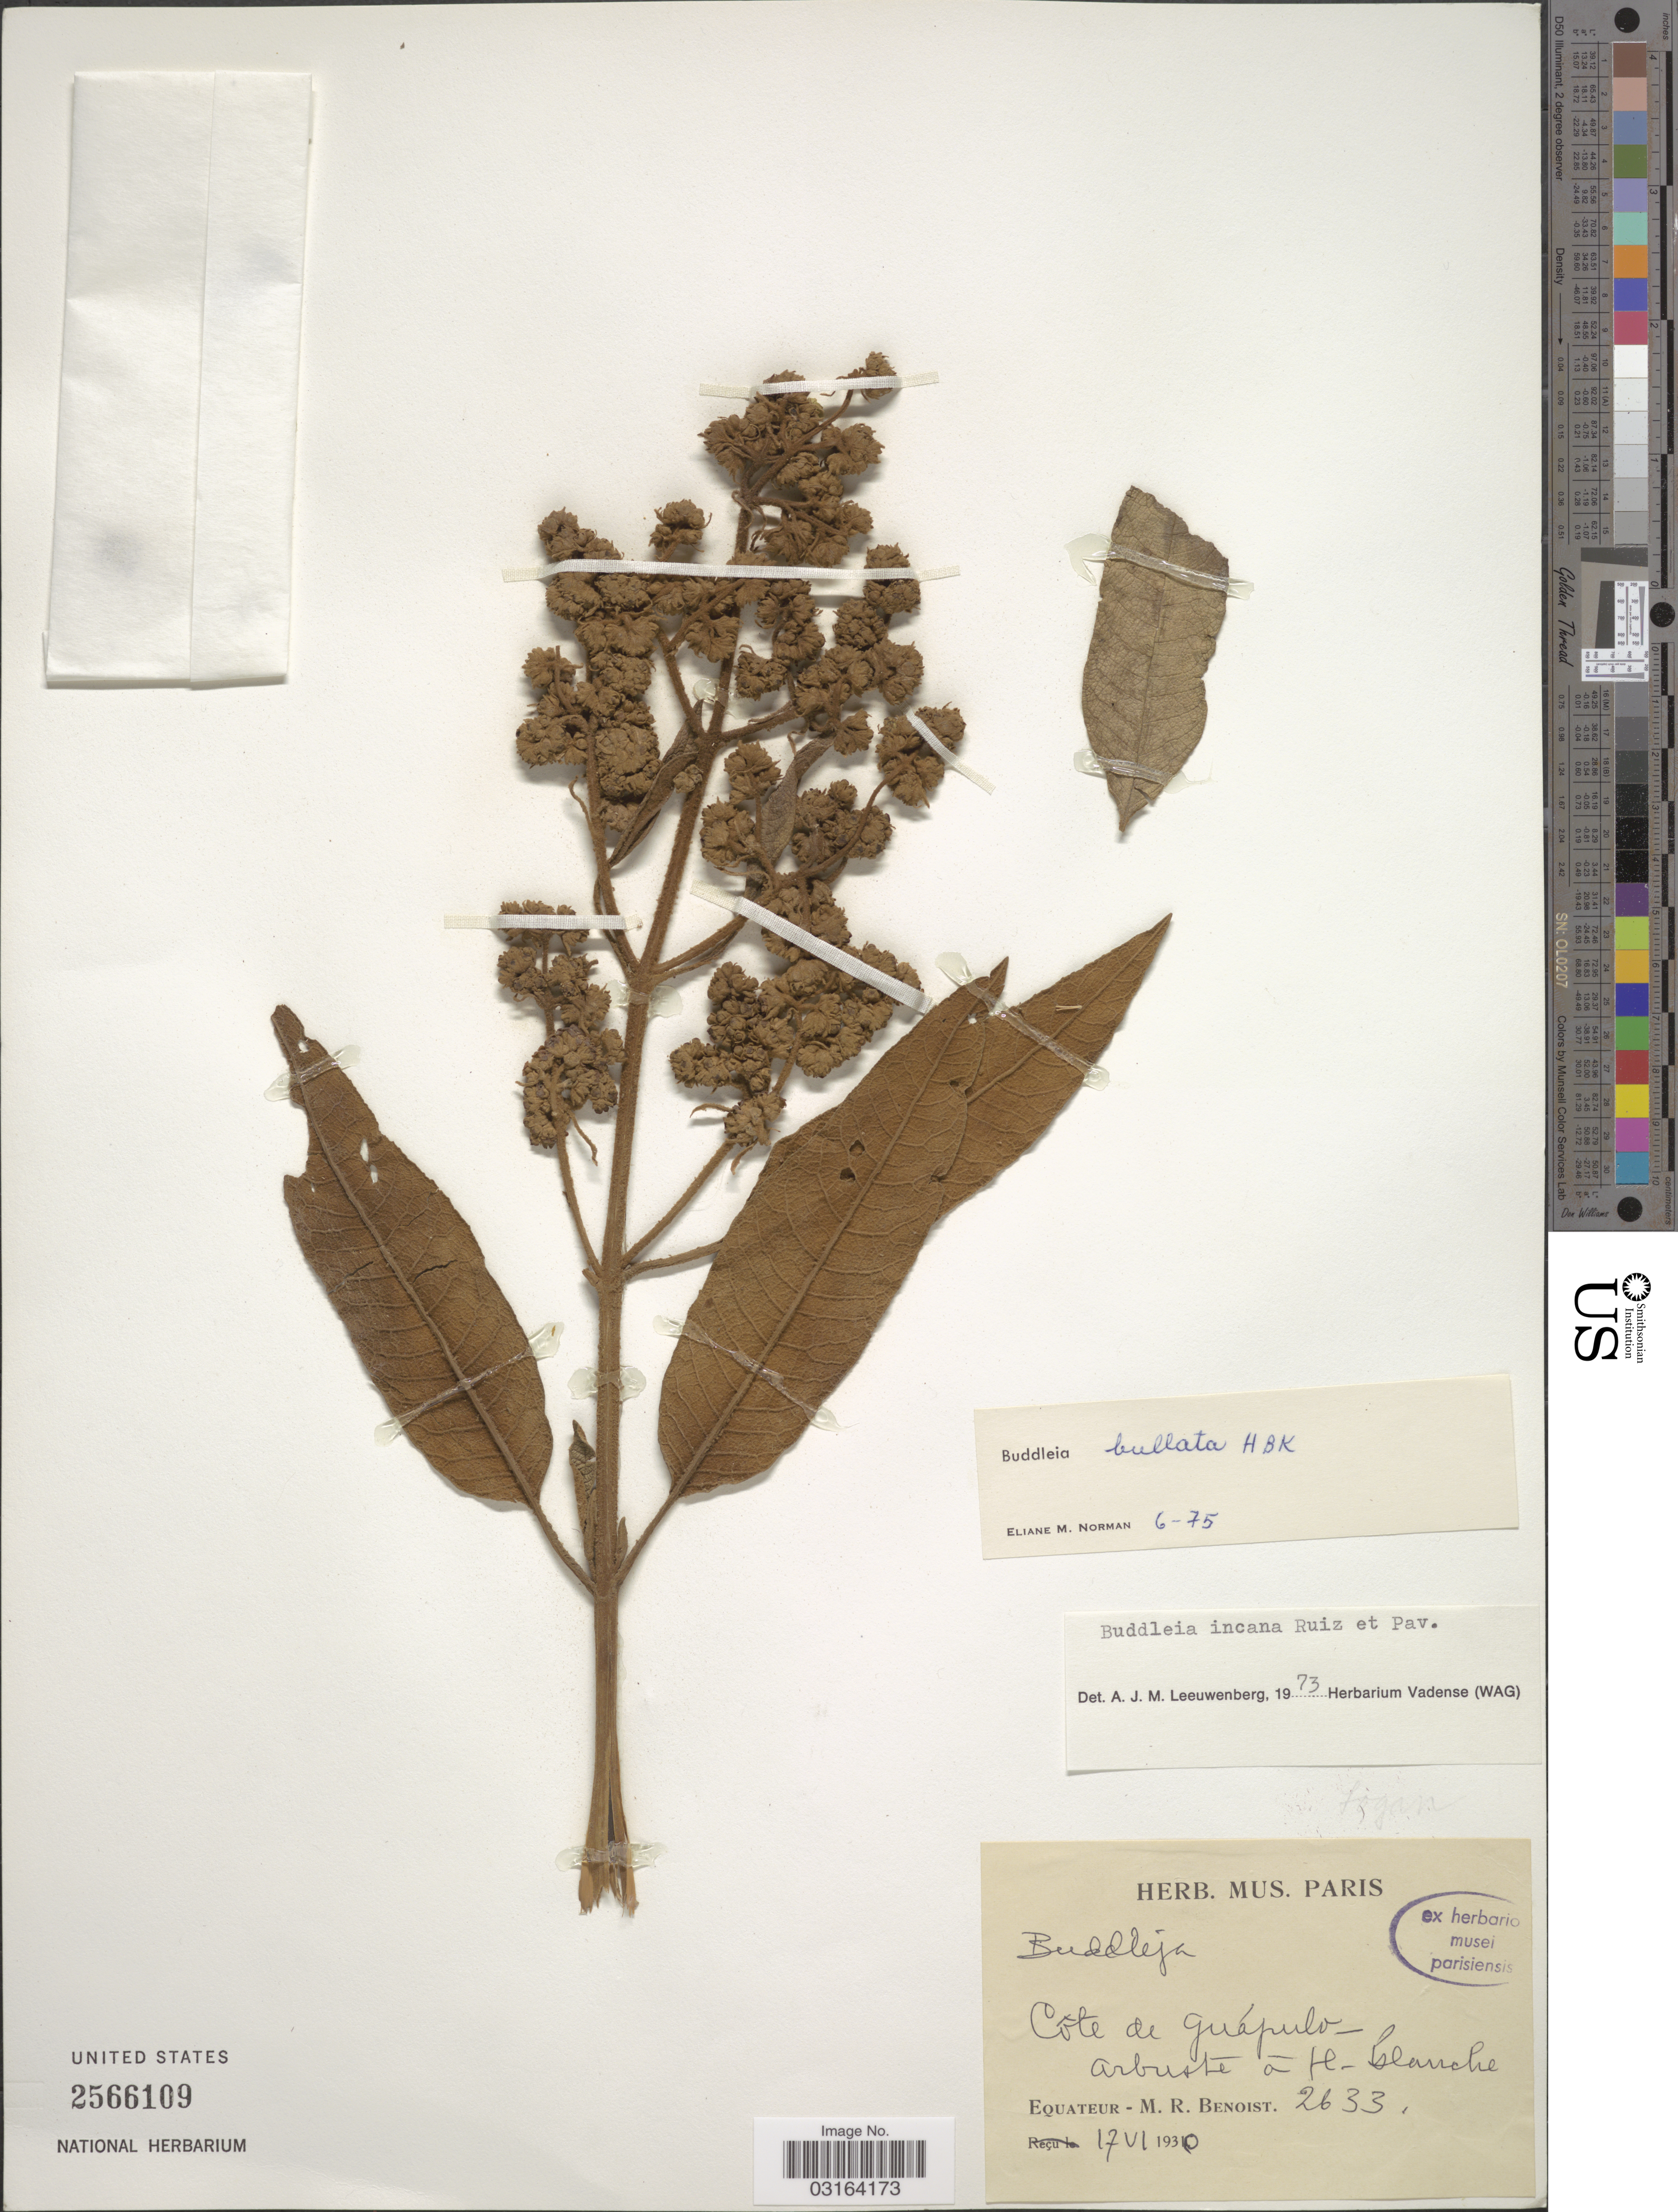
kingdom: Plantae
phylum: Tracheophyta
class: Magnoliopsida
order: Lamiales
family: Scrophulariaceae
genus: Buddleja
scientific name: Buddleja bullata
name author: Kunth in Humb. & et al.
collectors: M. Benoist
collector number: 2633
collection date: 1930-06-17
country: Ecuador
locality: Côte de Guápulo, Equateur.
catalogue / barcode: US 2566109